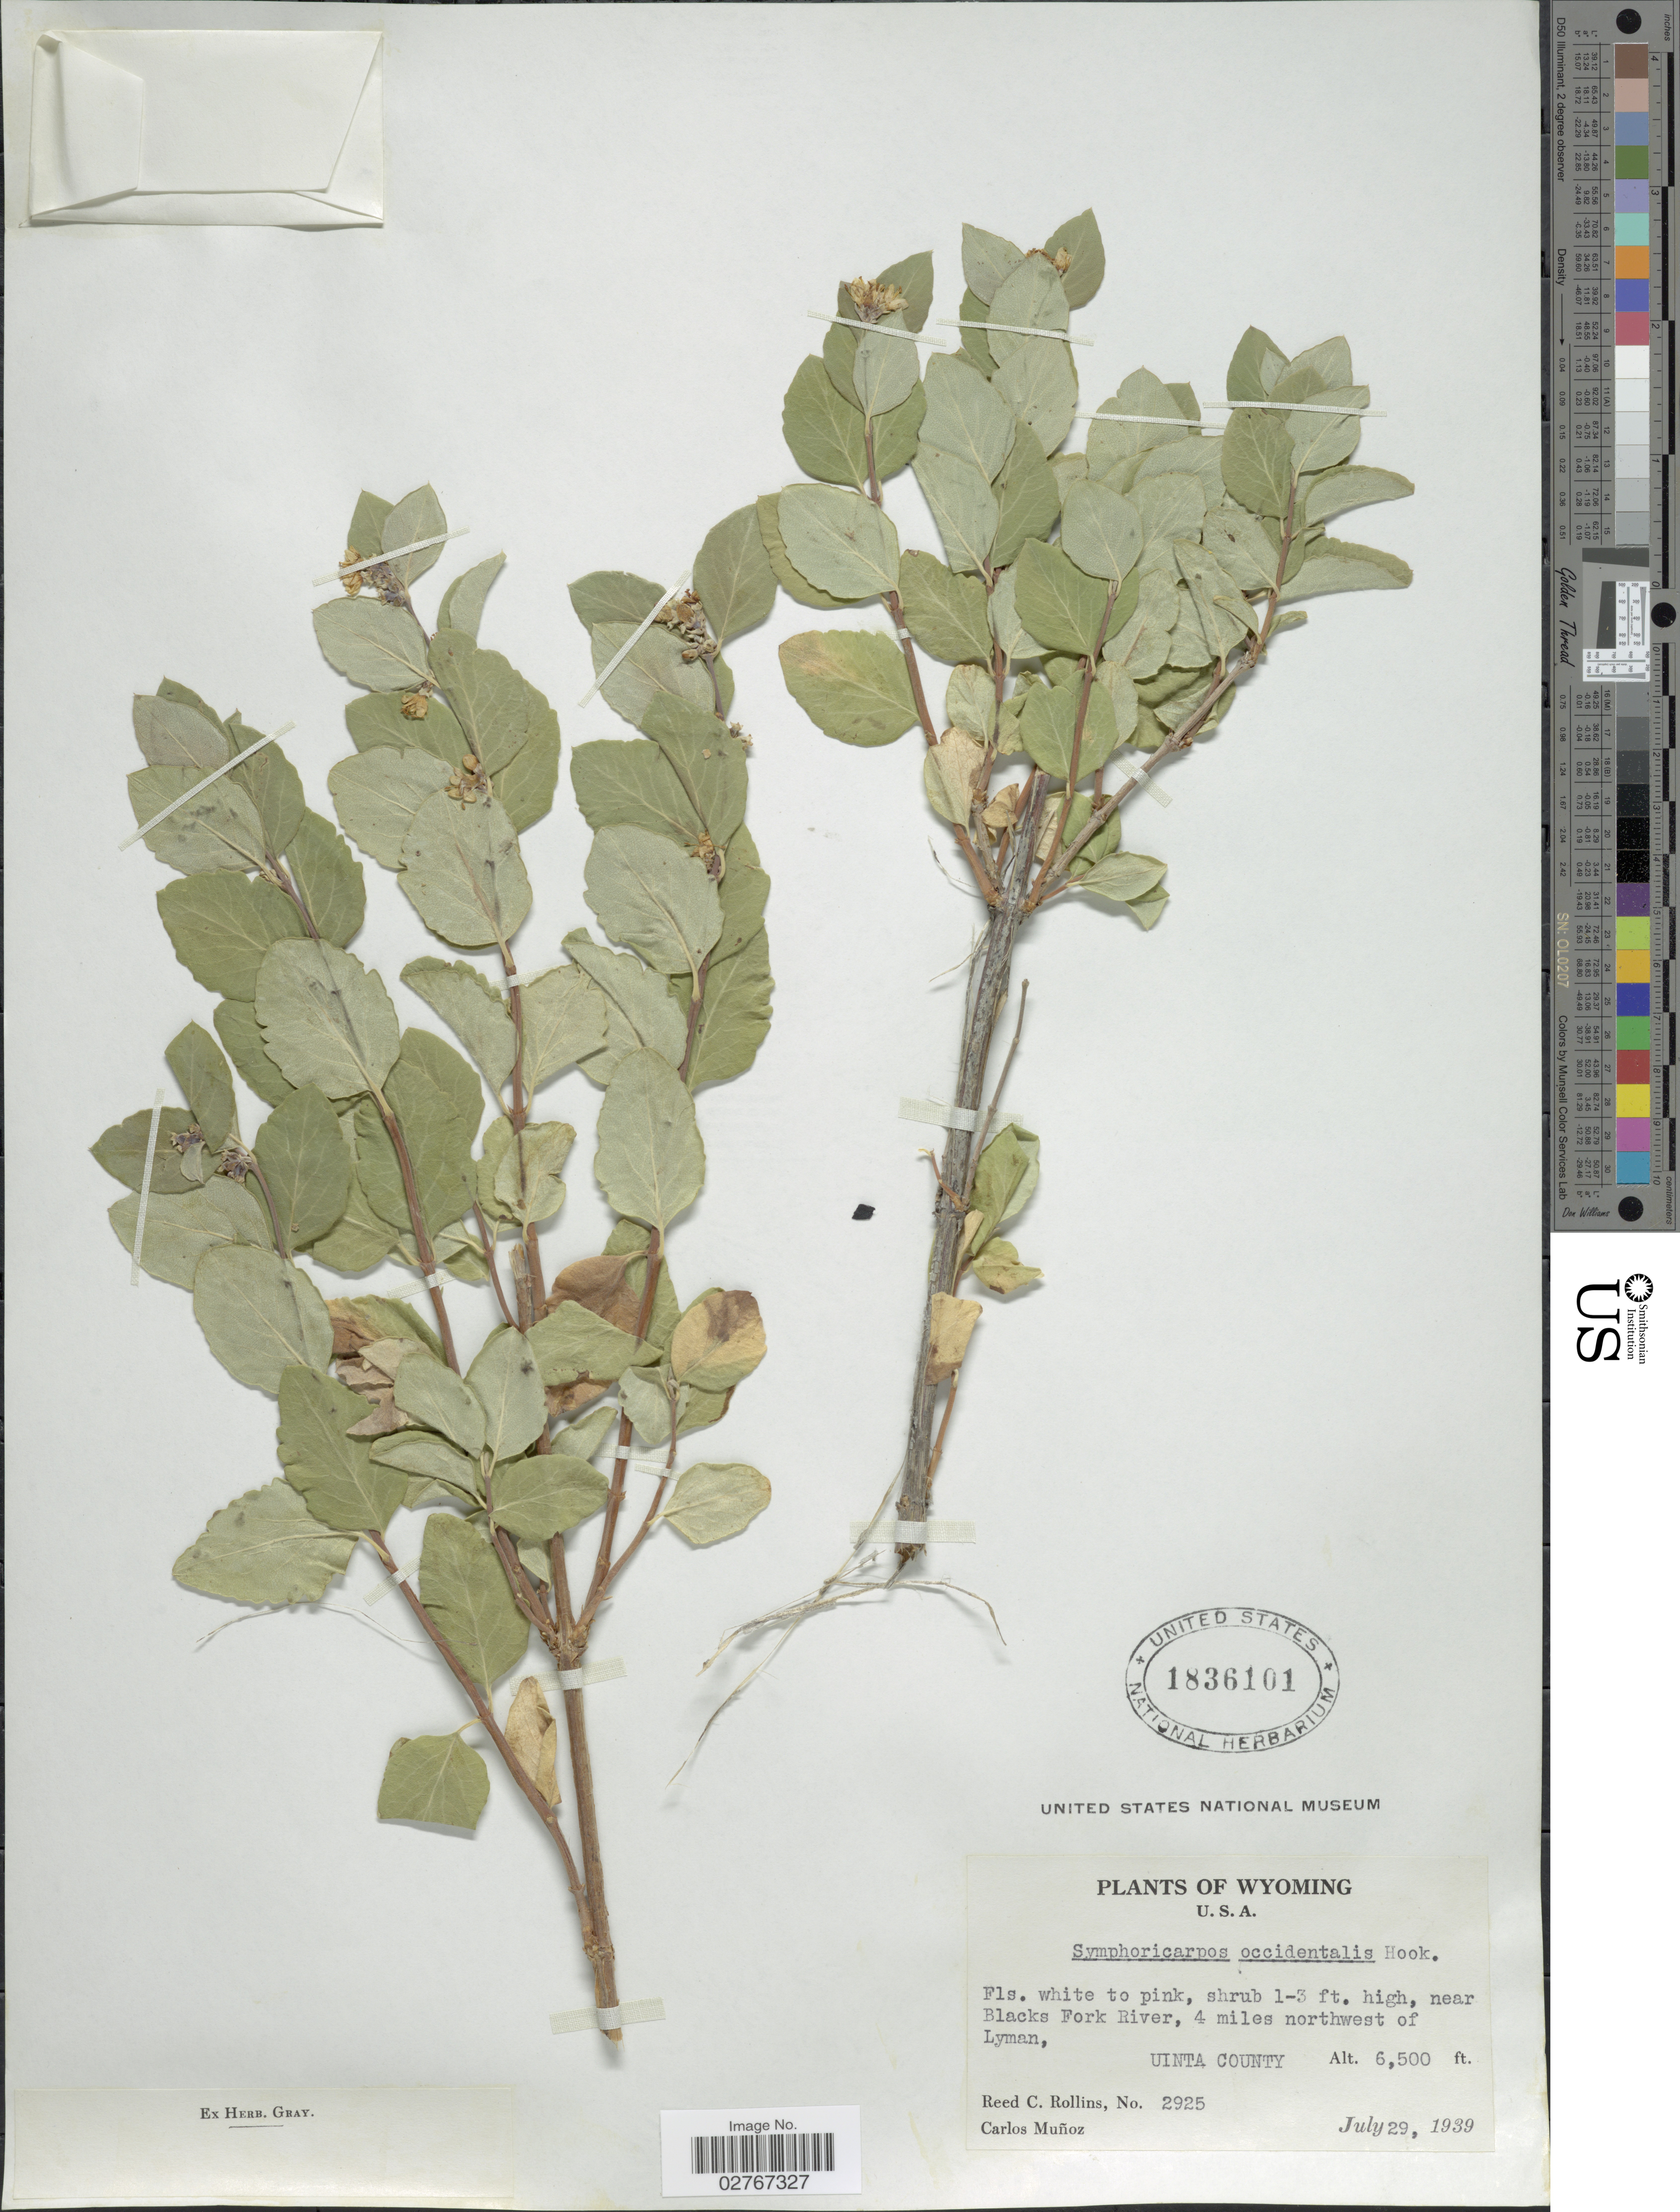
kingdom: Plantae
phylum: Tracheophyta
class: Magnoliopsida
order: Dipsacales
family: Caprifoliaceae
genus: Symphoricarpos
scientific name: Symphoricarpos occidentalis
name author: (R. Br.) Hook.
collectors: R. C. Rollins & C. Muñoz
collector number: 2925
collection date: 1939-07-29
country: United States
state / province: Wyoming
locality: Near Blacks Fork River, 4 miles northwest of Lyman, Uinta County.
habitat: near river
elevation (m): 1981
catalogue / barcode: US 1836101